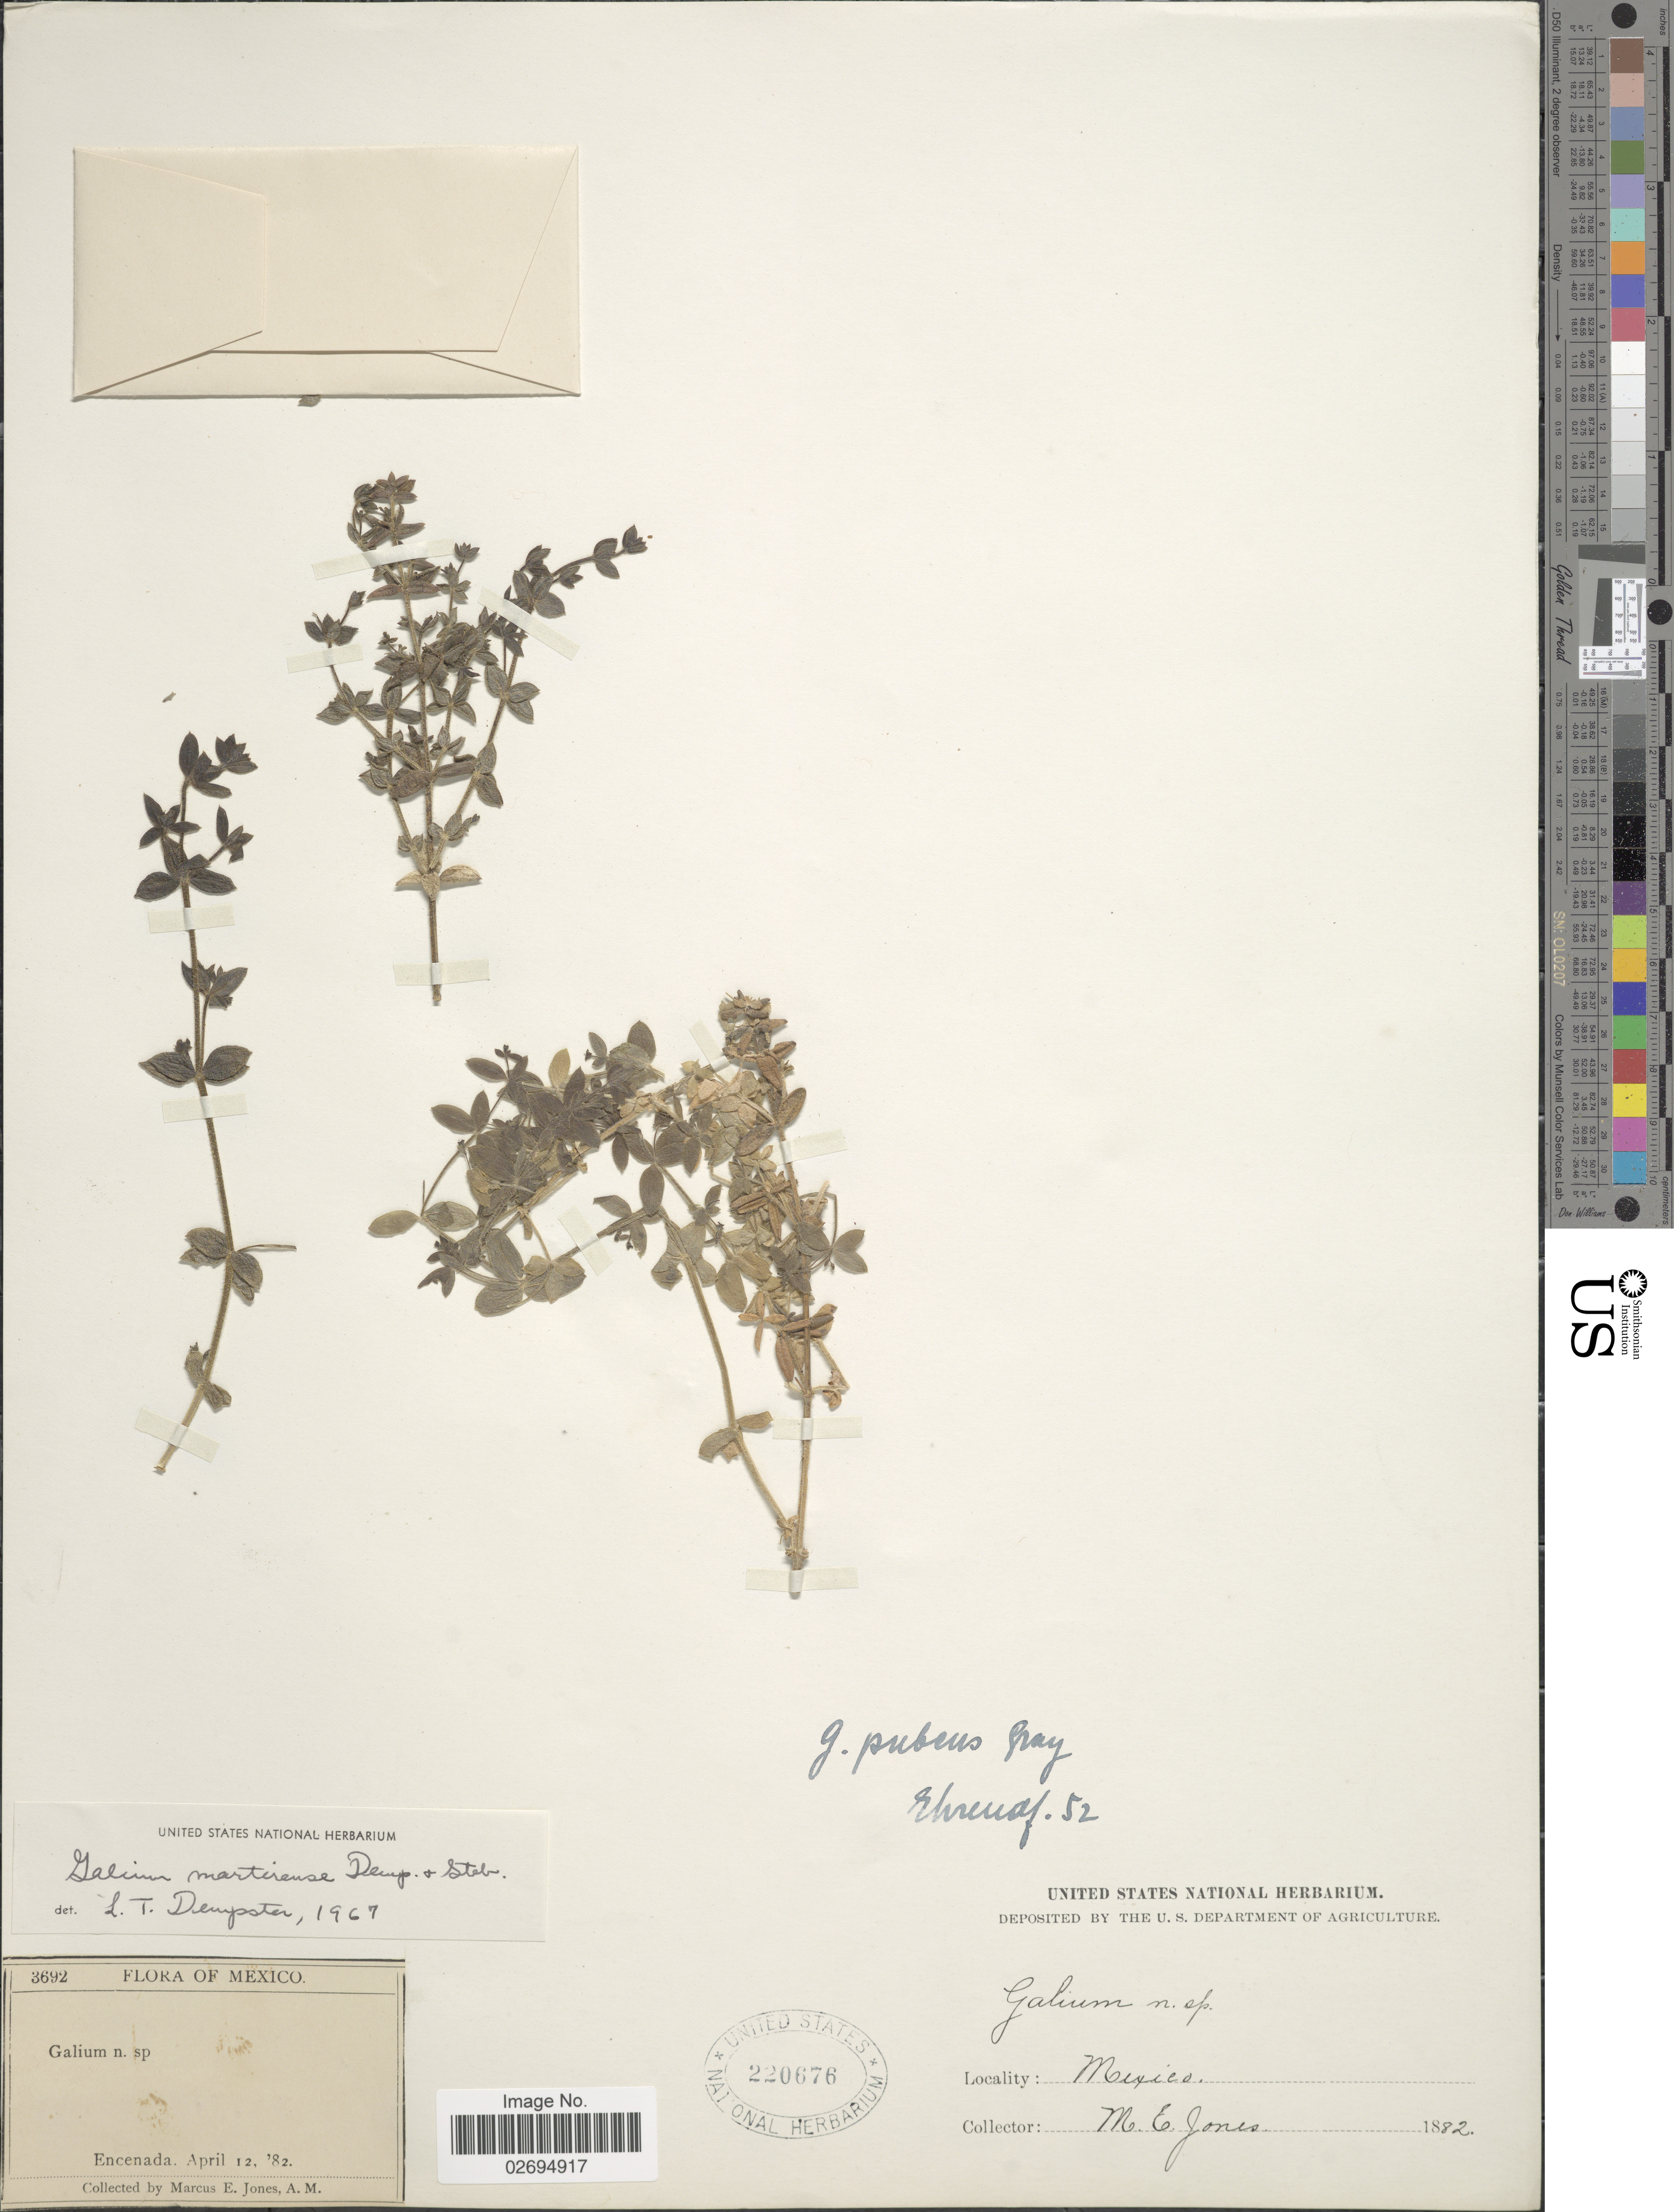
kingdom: Plantae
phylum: Tracheophyta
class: Magnoliopsida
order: Gentianales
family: Rubiaceae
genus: Galium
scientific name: Galium martirense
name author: Dempster & Stebbins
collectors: M. E. Jones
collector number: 3692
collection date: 1882-04-12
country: Mexico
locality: Encenada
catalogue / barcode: US 220676